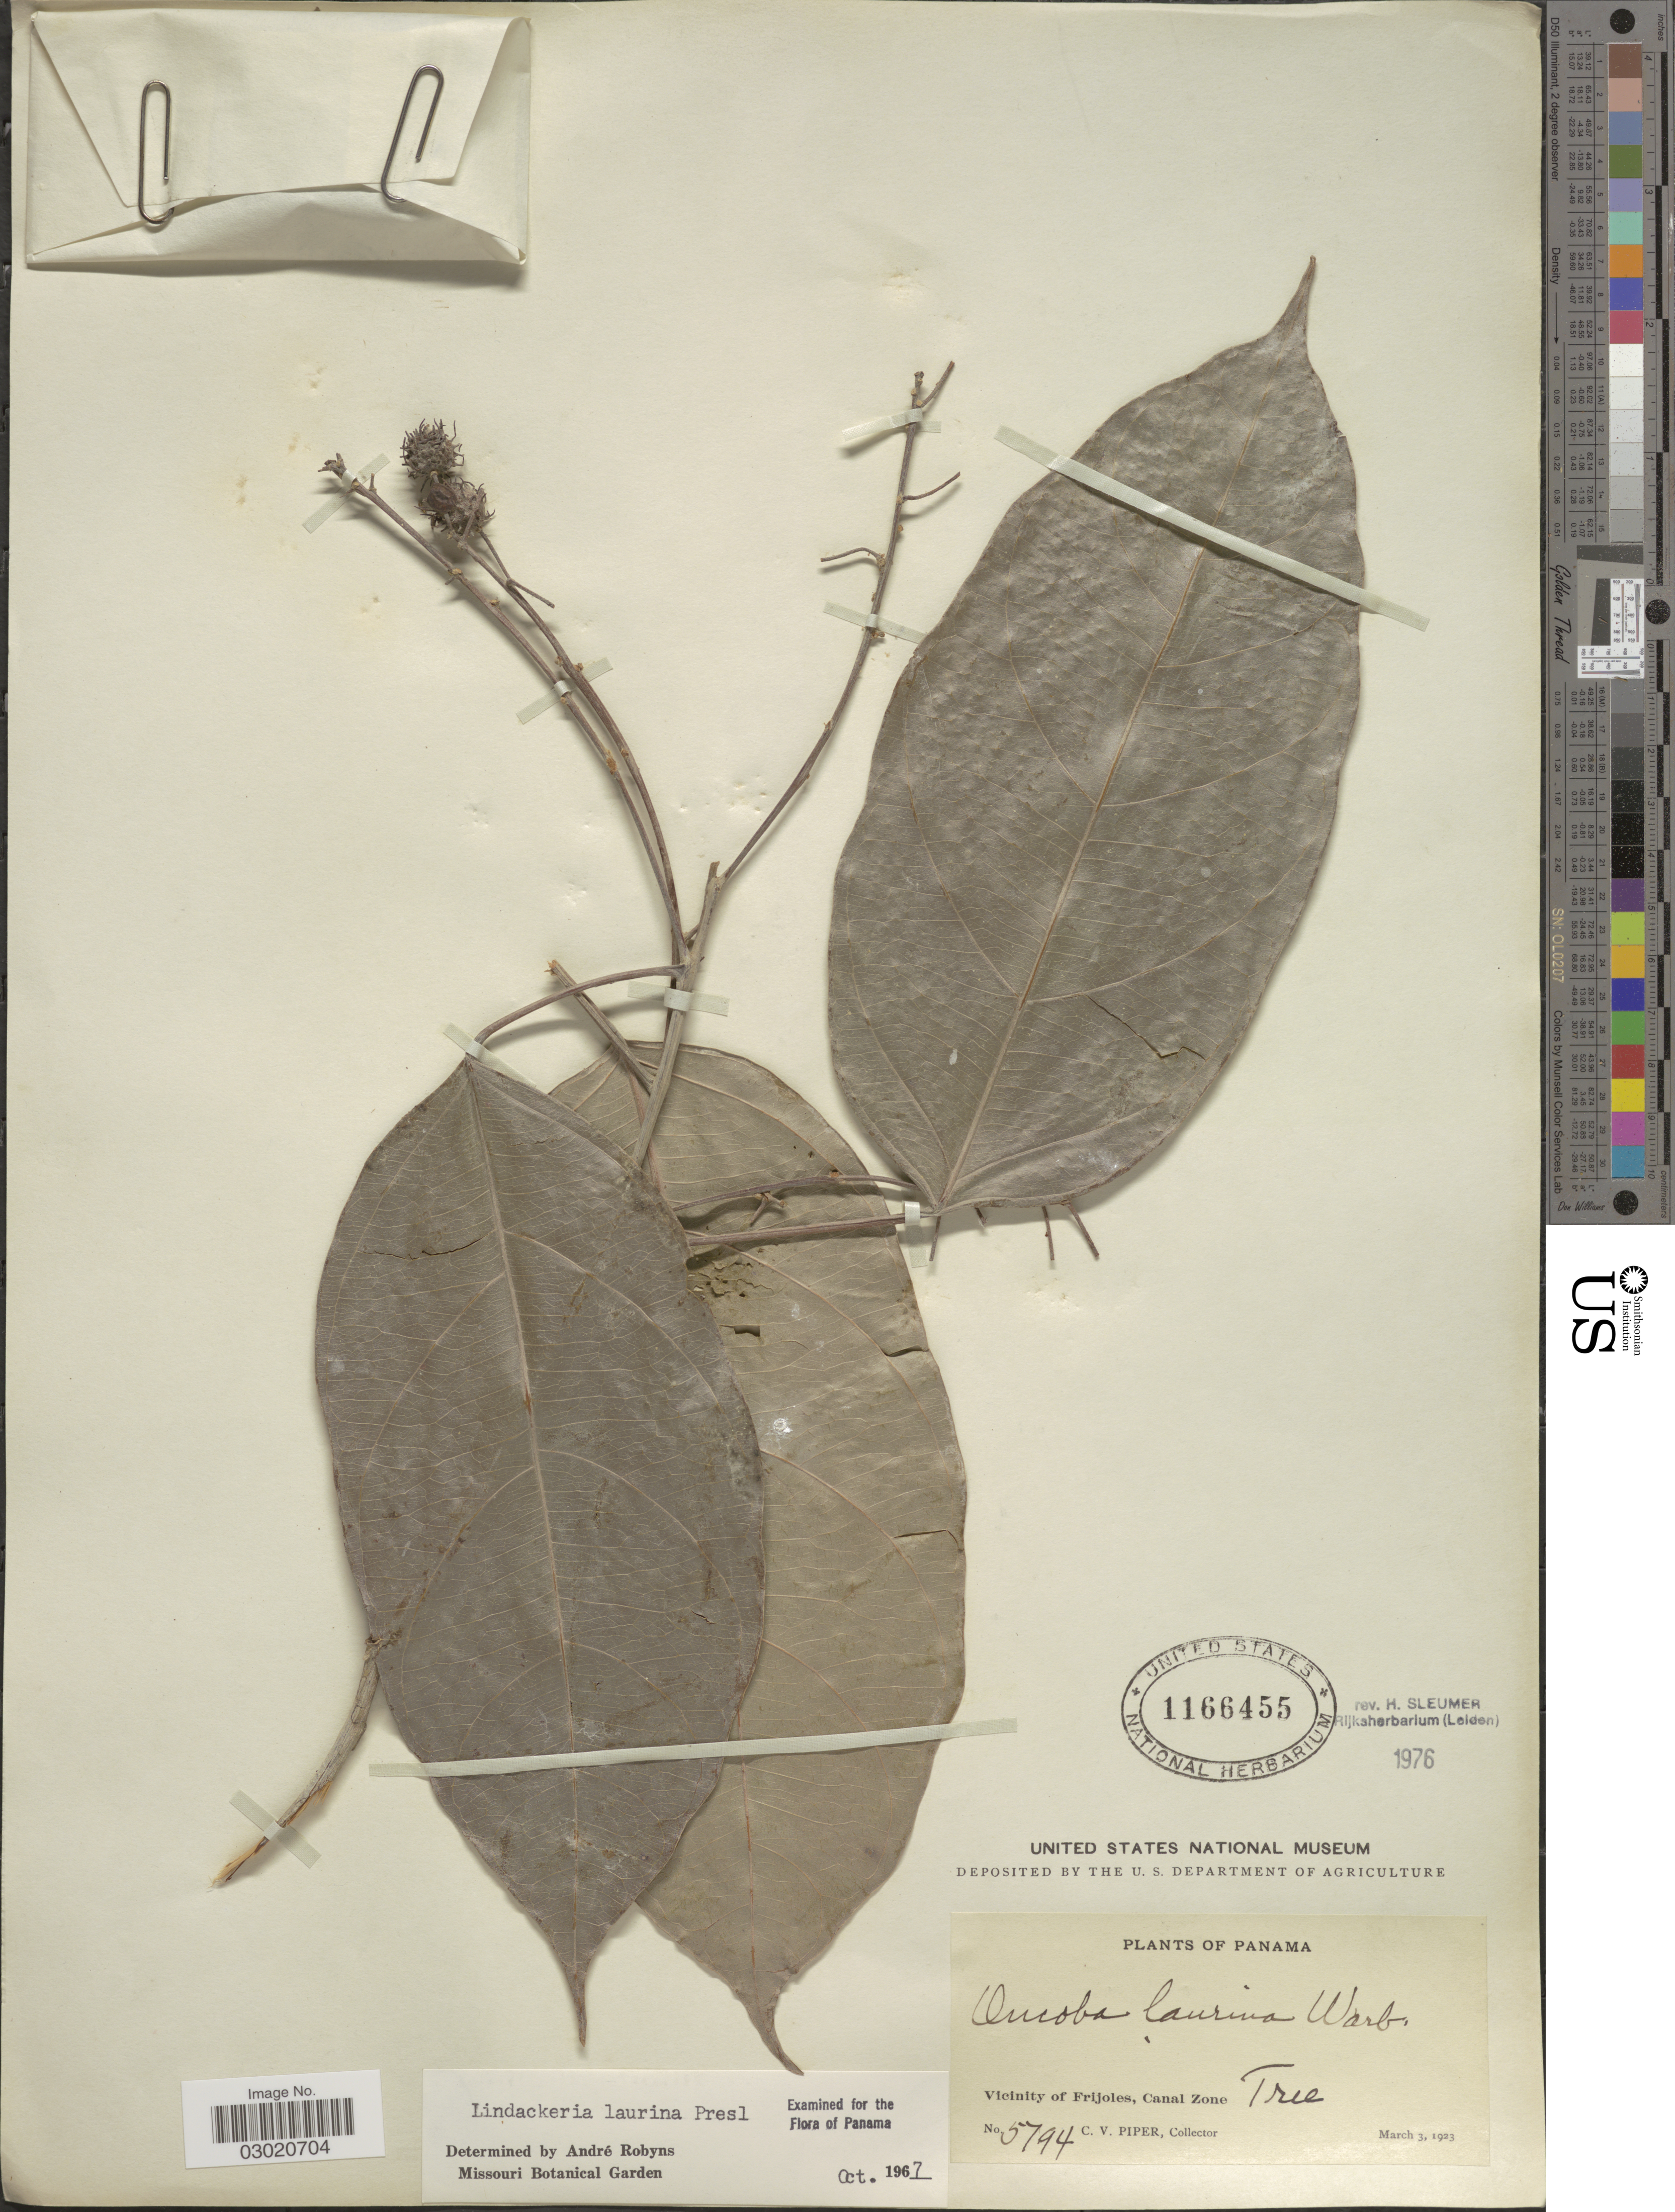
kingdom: Plantae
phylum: Tracheophyta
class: Magnoliopsida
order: Malpighiales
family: Achariaceae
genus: Lindackeria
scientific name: Lindackeria laurina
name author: C. Presl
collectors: C. V. Piper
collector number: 5794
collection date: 1923-03-03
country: Panama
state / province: Colón / Panamá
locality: Vicinity of Frijoles, Canal Zone.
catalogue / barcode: US 1166455